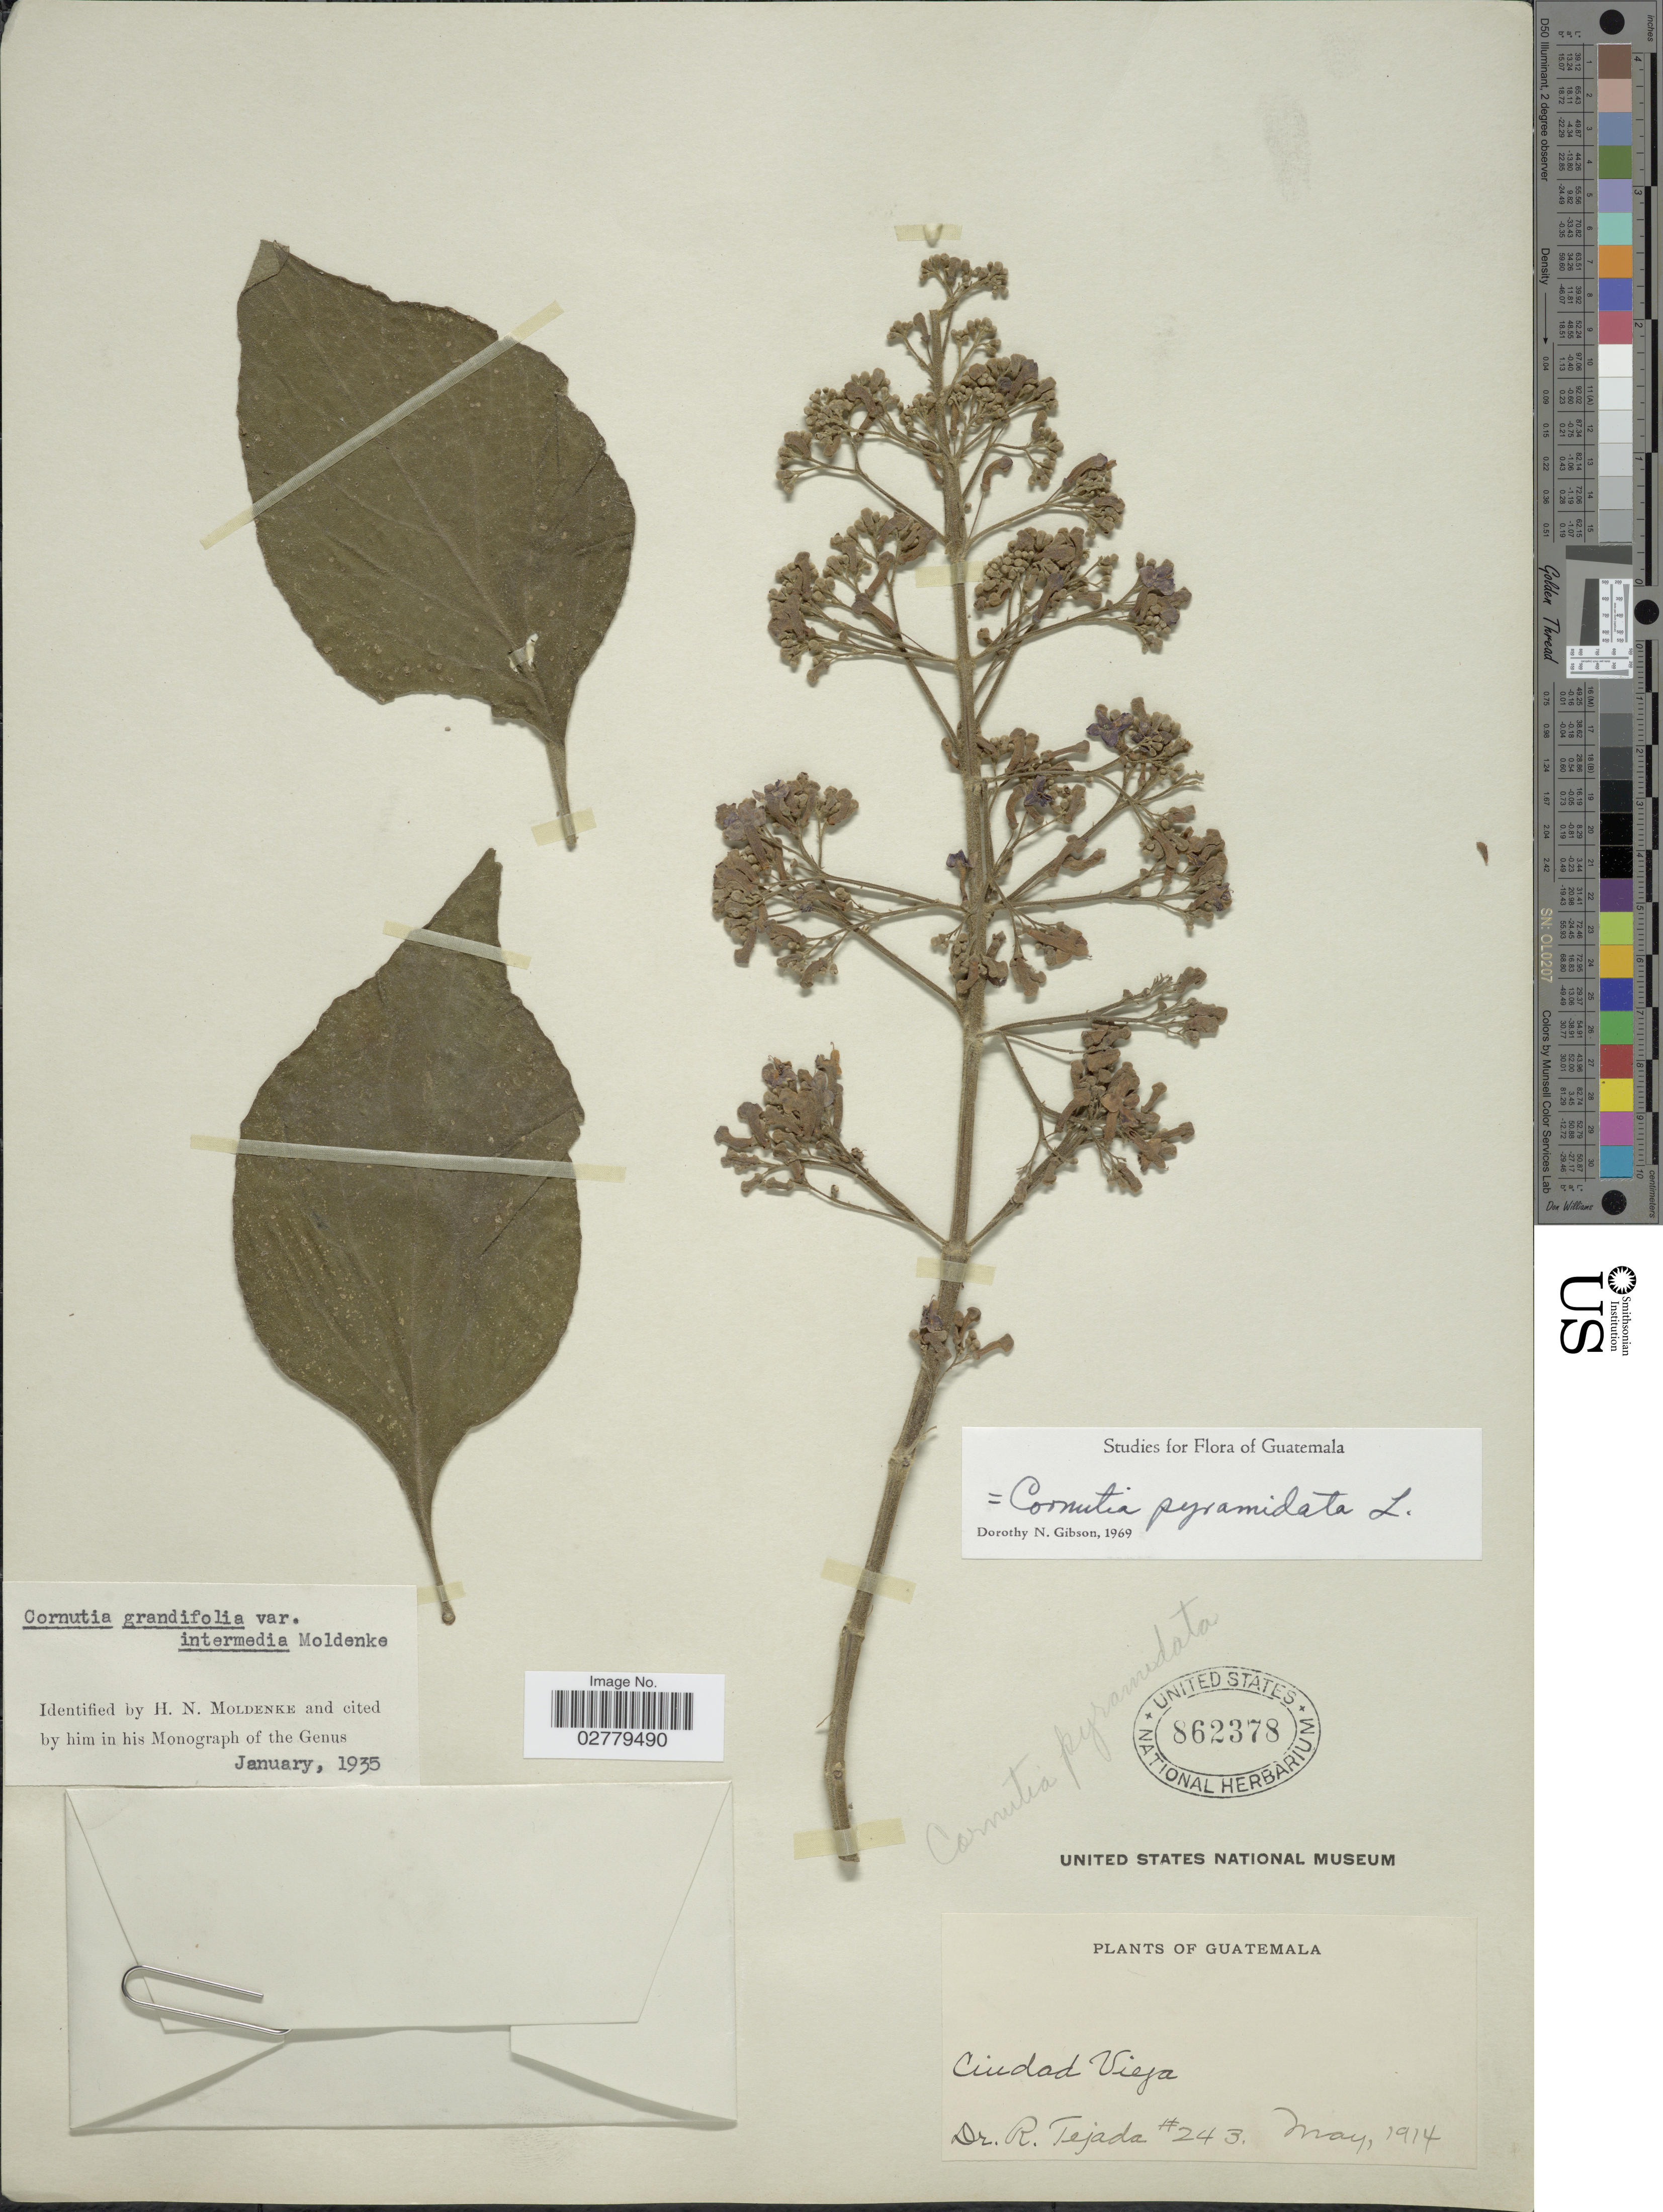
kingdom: Plantae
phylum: Tracheophyta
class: Magnoliopsida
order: Lamiales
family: Lamiaceae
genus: Cornutia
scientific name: Cornutia grandifolia var. intermedia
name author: Moldenke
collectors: R. Tejada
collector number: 243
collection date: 1914-05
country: Guatemala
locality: Ciudad Vieja.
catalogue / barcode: US 862378